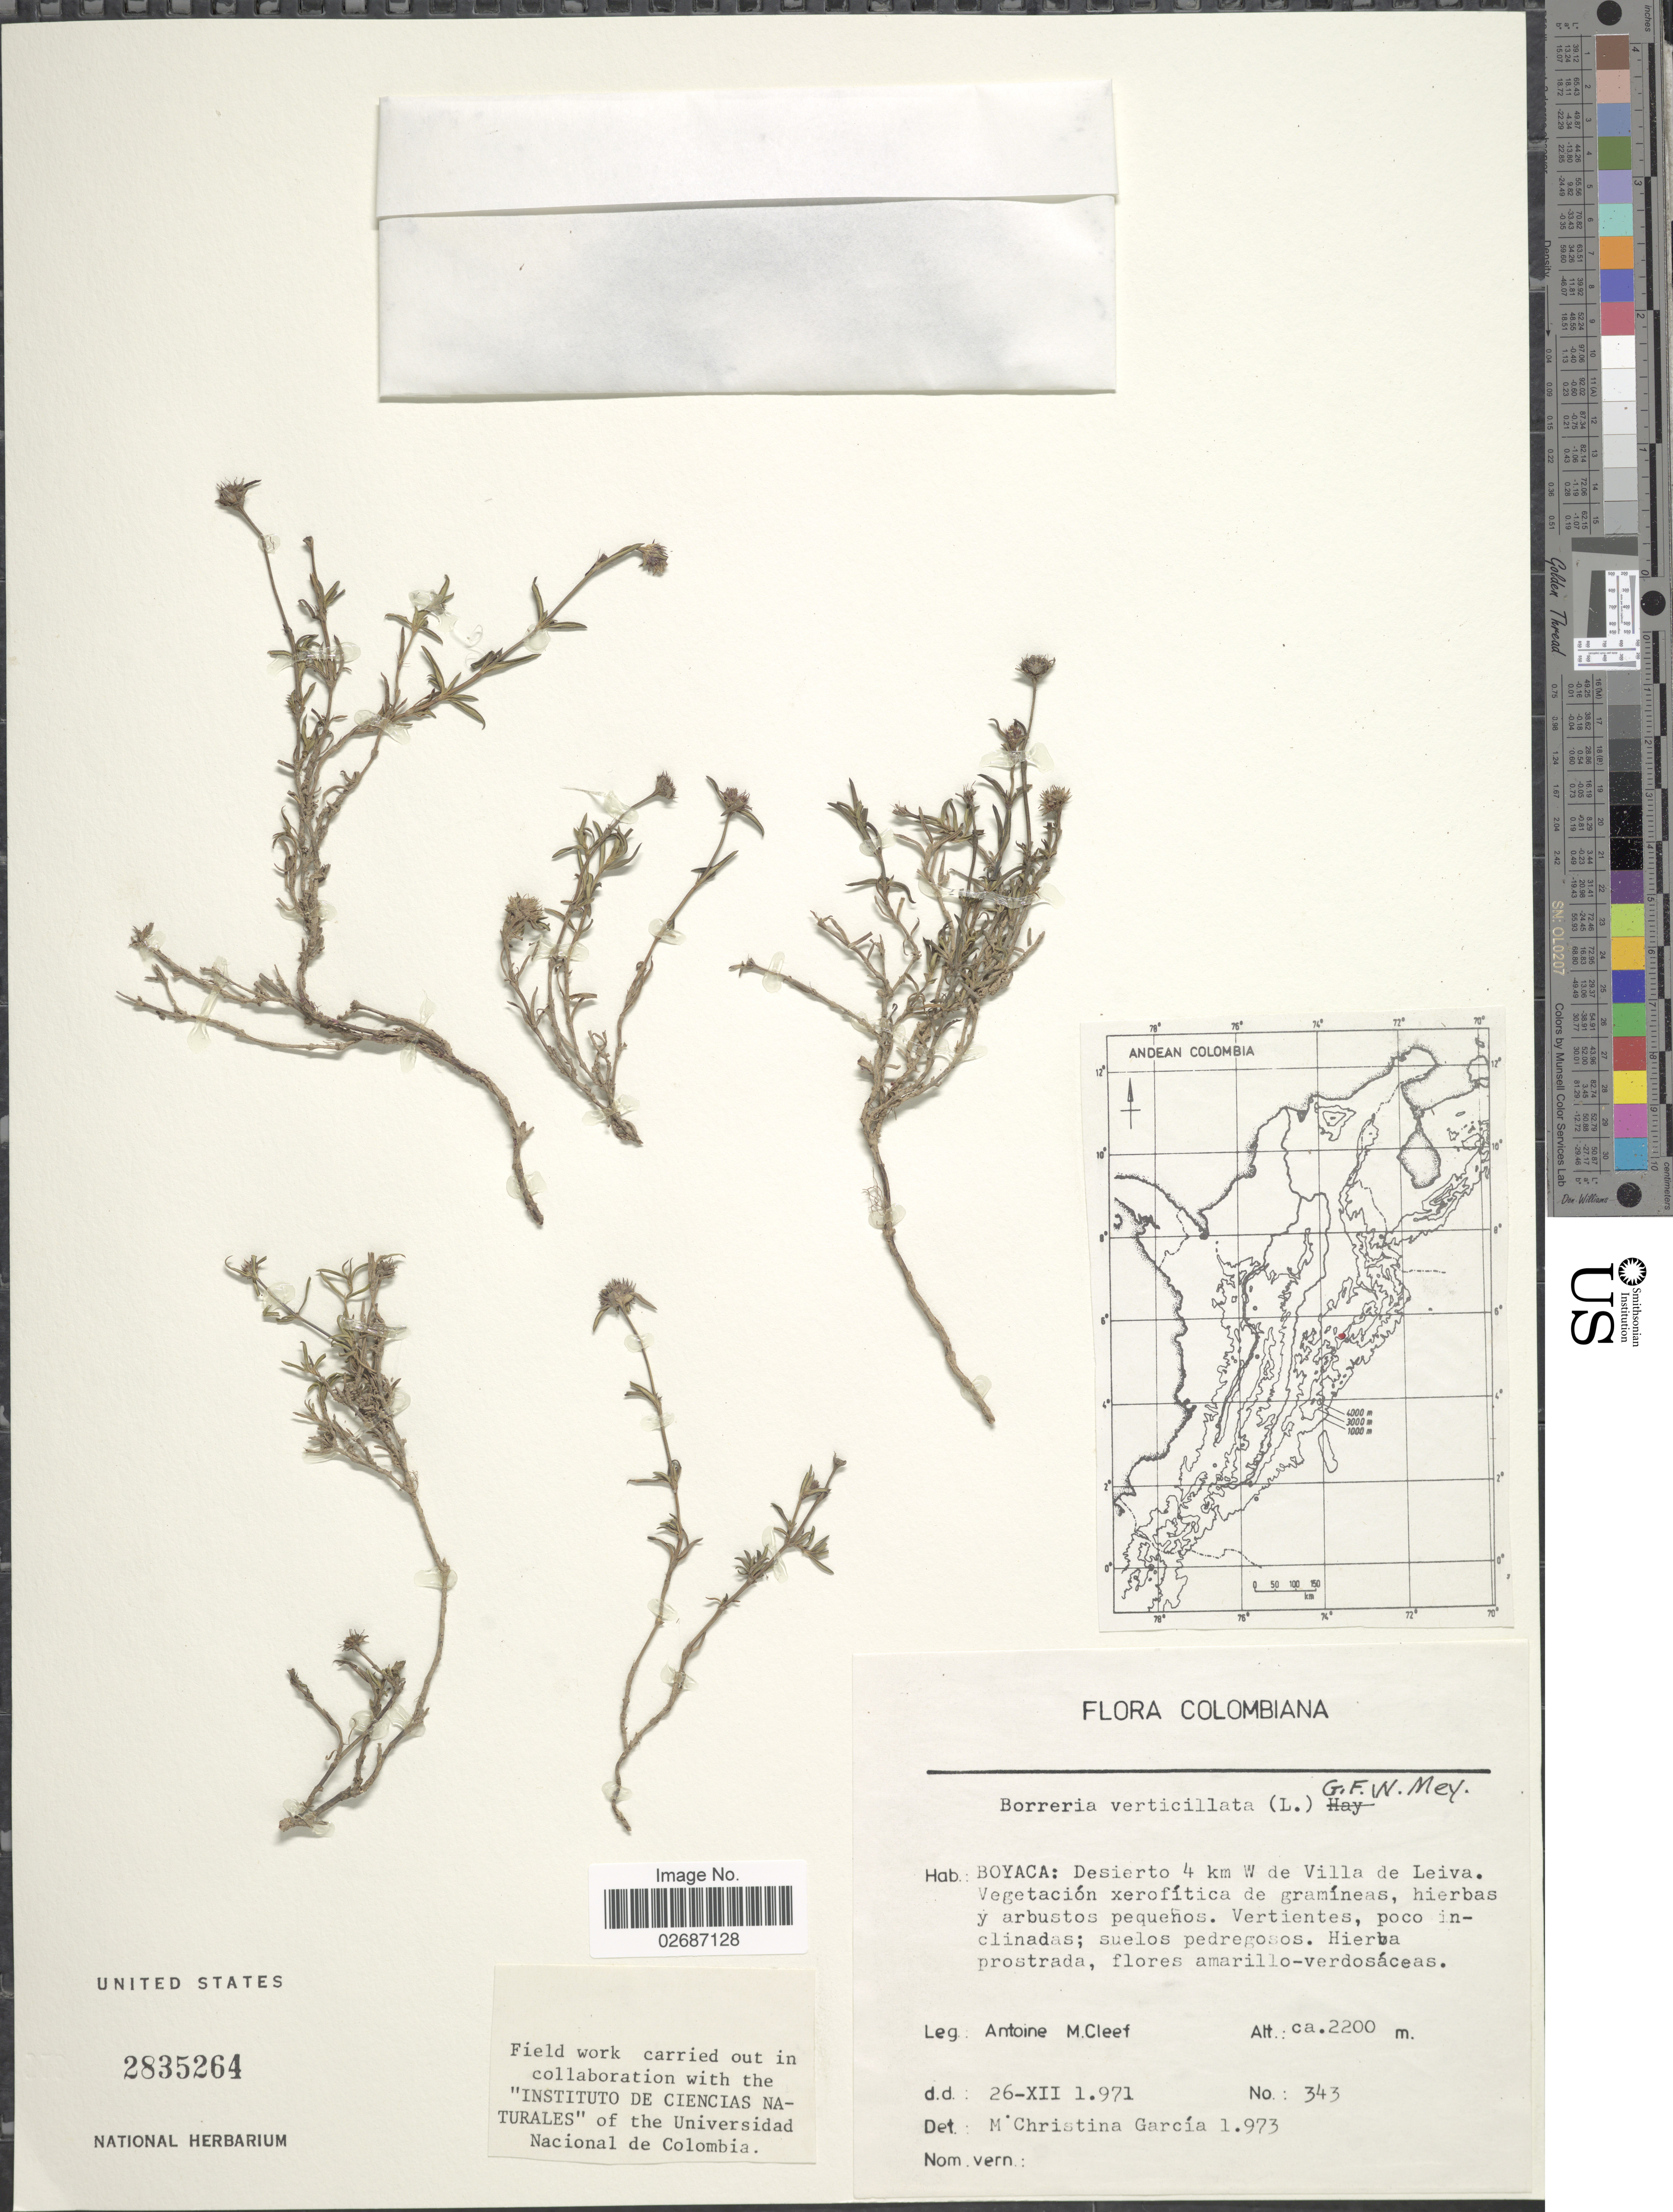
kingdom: Plantae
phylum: Tracheophyta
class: Magnoliopsida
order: Gentianales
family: Rubiaceae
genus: Borreria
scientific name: Borreria verticillata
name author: (L.) G. Mey.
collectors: A. M. Cleef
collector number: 343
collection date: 1971-12-26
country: Colombia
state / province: Boyacá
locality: Desierto 4 km W de Villa de Leiva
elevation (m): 2200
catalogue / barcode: US 2835264